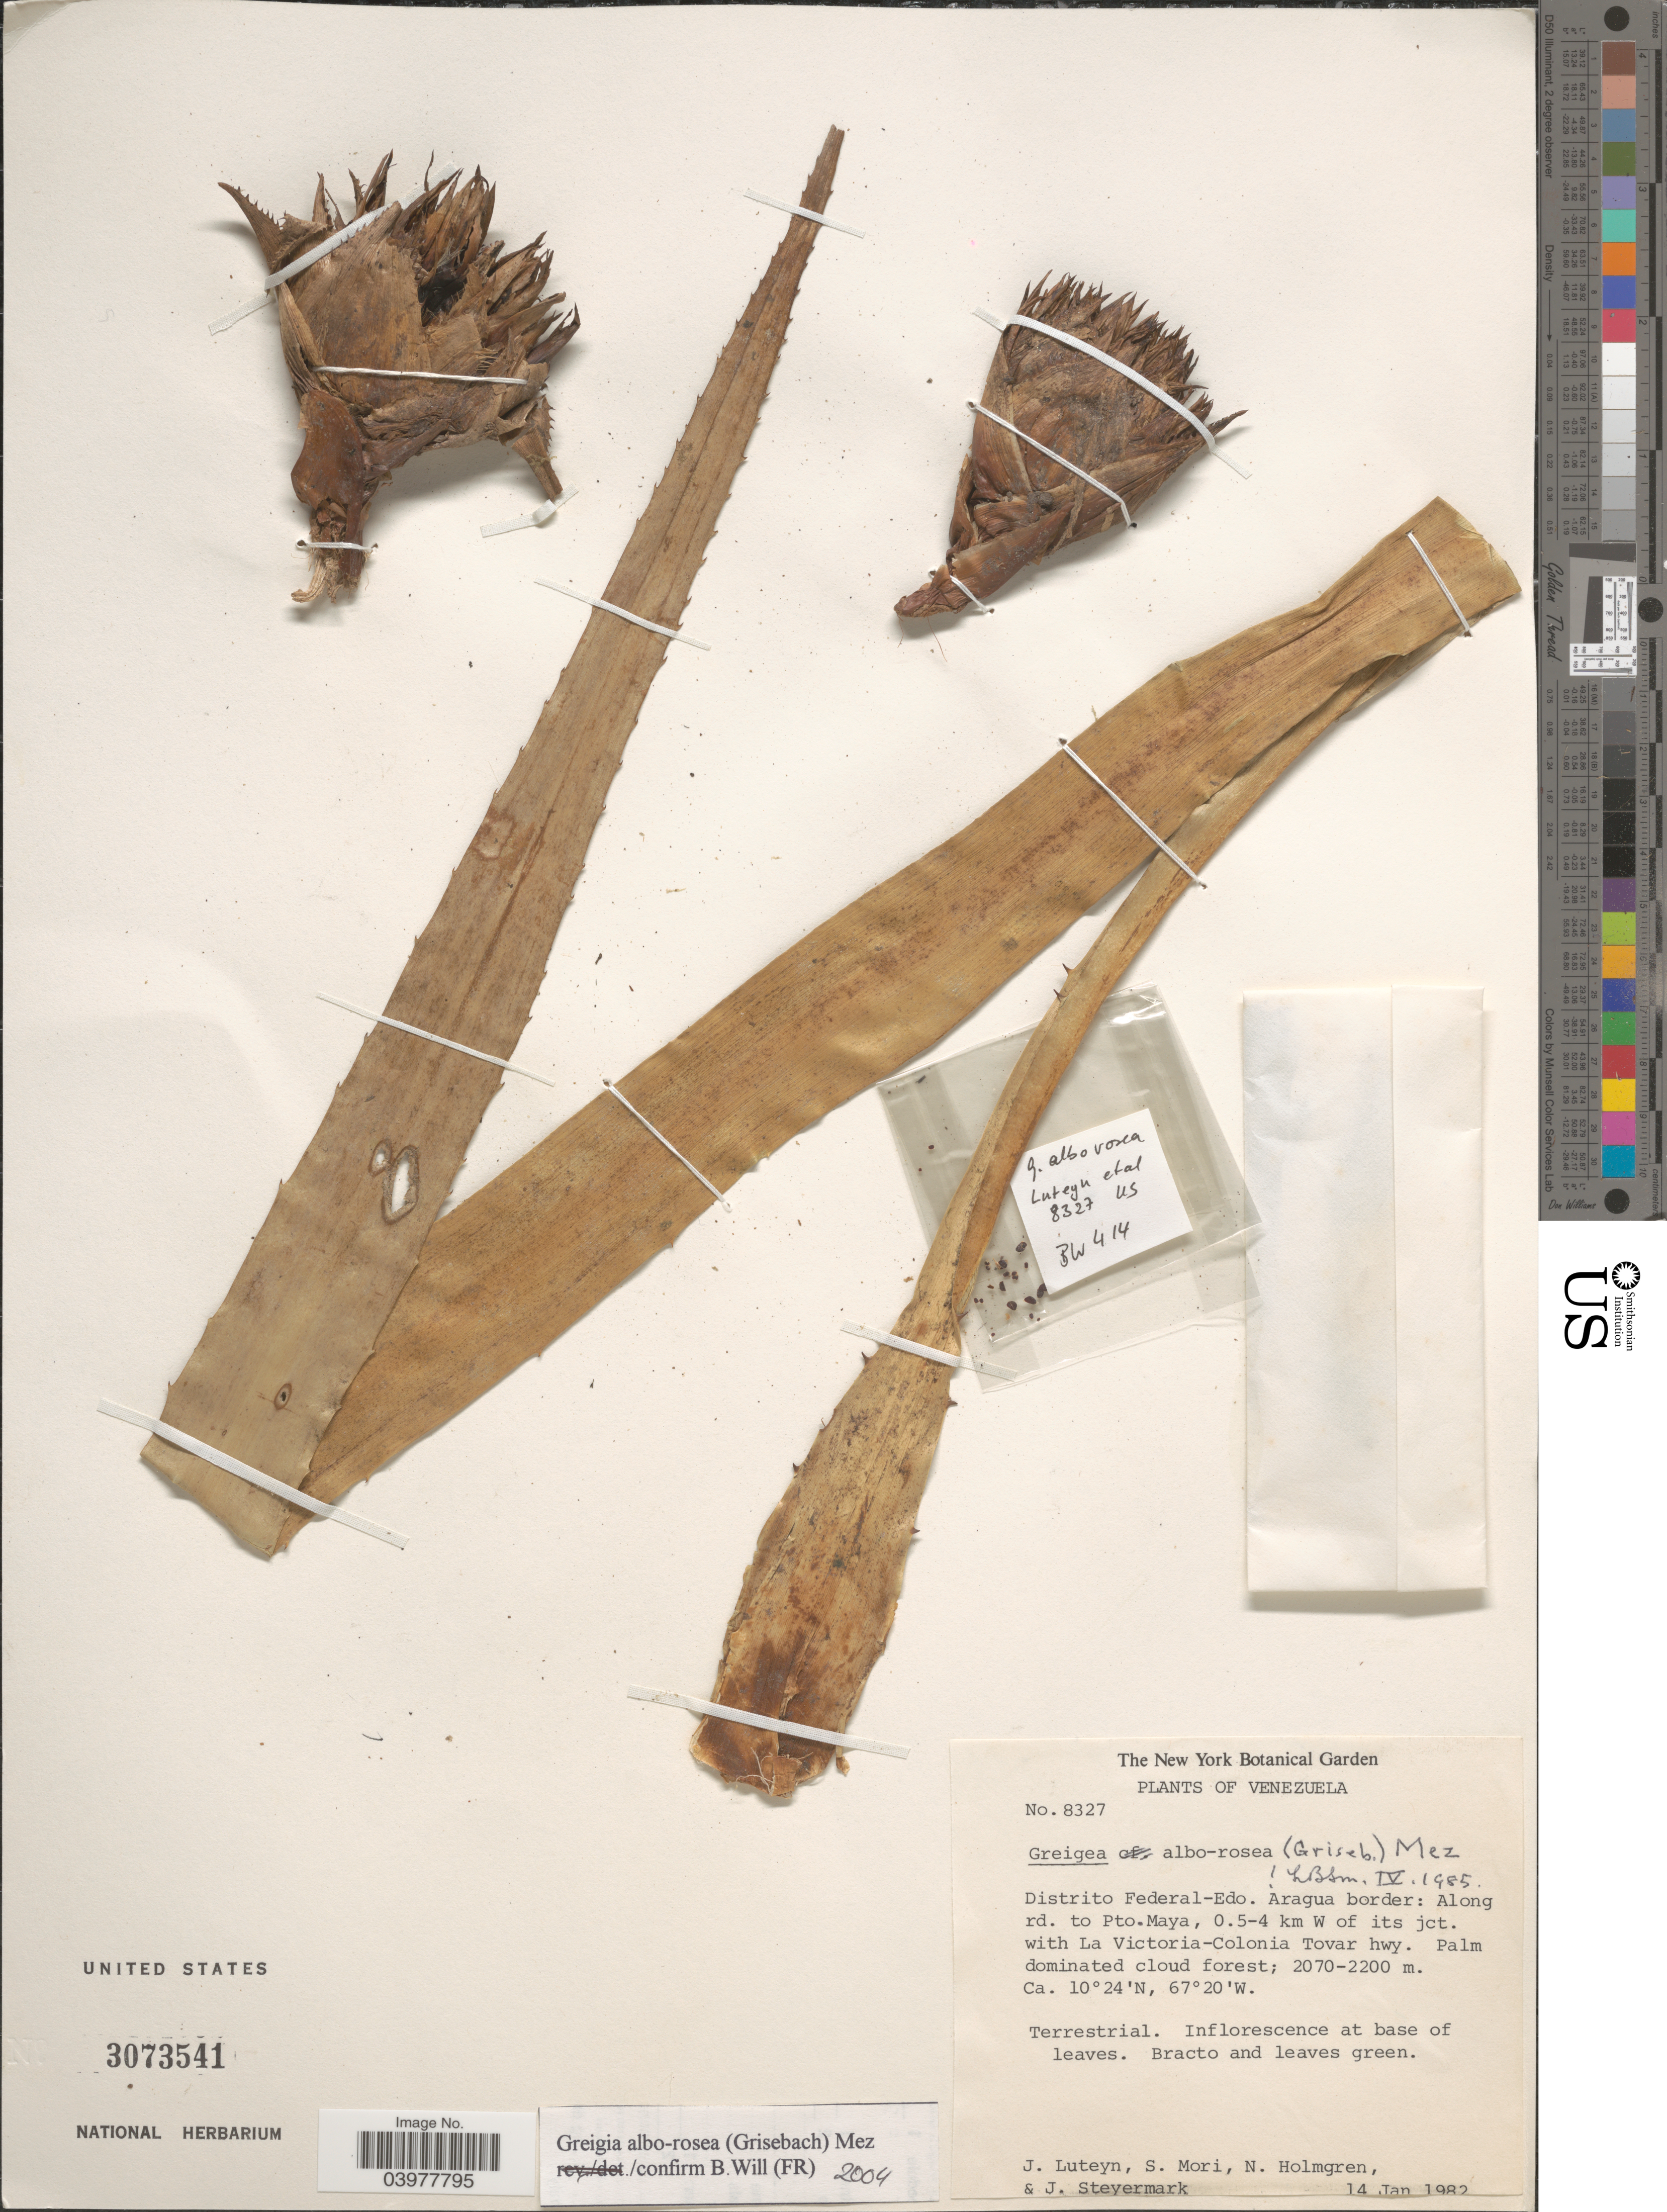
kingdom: Plantae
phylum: Tracheophyta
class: Liliopsida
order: Poales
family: Bromeliaceae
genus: Greigia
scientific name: Greigia alborosea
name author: Mez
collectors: J. L. Luteyn, S. Mori, N. H. Holmgren & J. Steyermark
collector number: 8327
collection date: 1982-01-14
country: Venezuela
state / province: Aragua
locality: Distrito Federal-Edo. Aragua border: Along rd. to Pto. Maya, 0.5-4 km W of its jct. with La Victoria-Colonia Tovar hwy. Palm dominated cloud forest.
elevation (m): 2070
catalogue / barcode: US 3073541